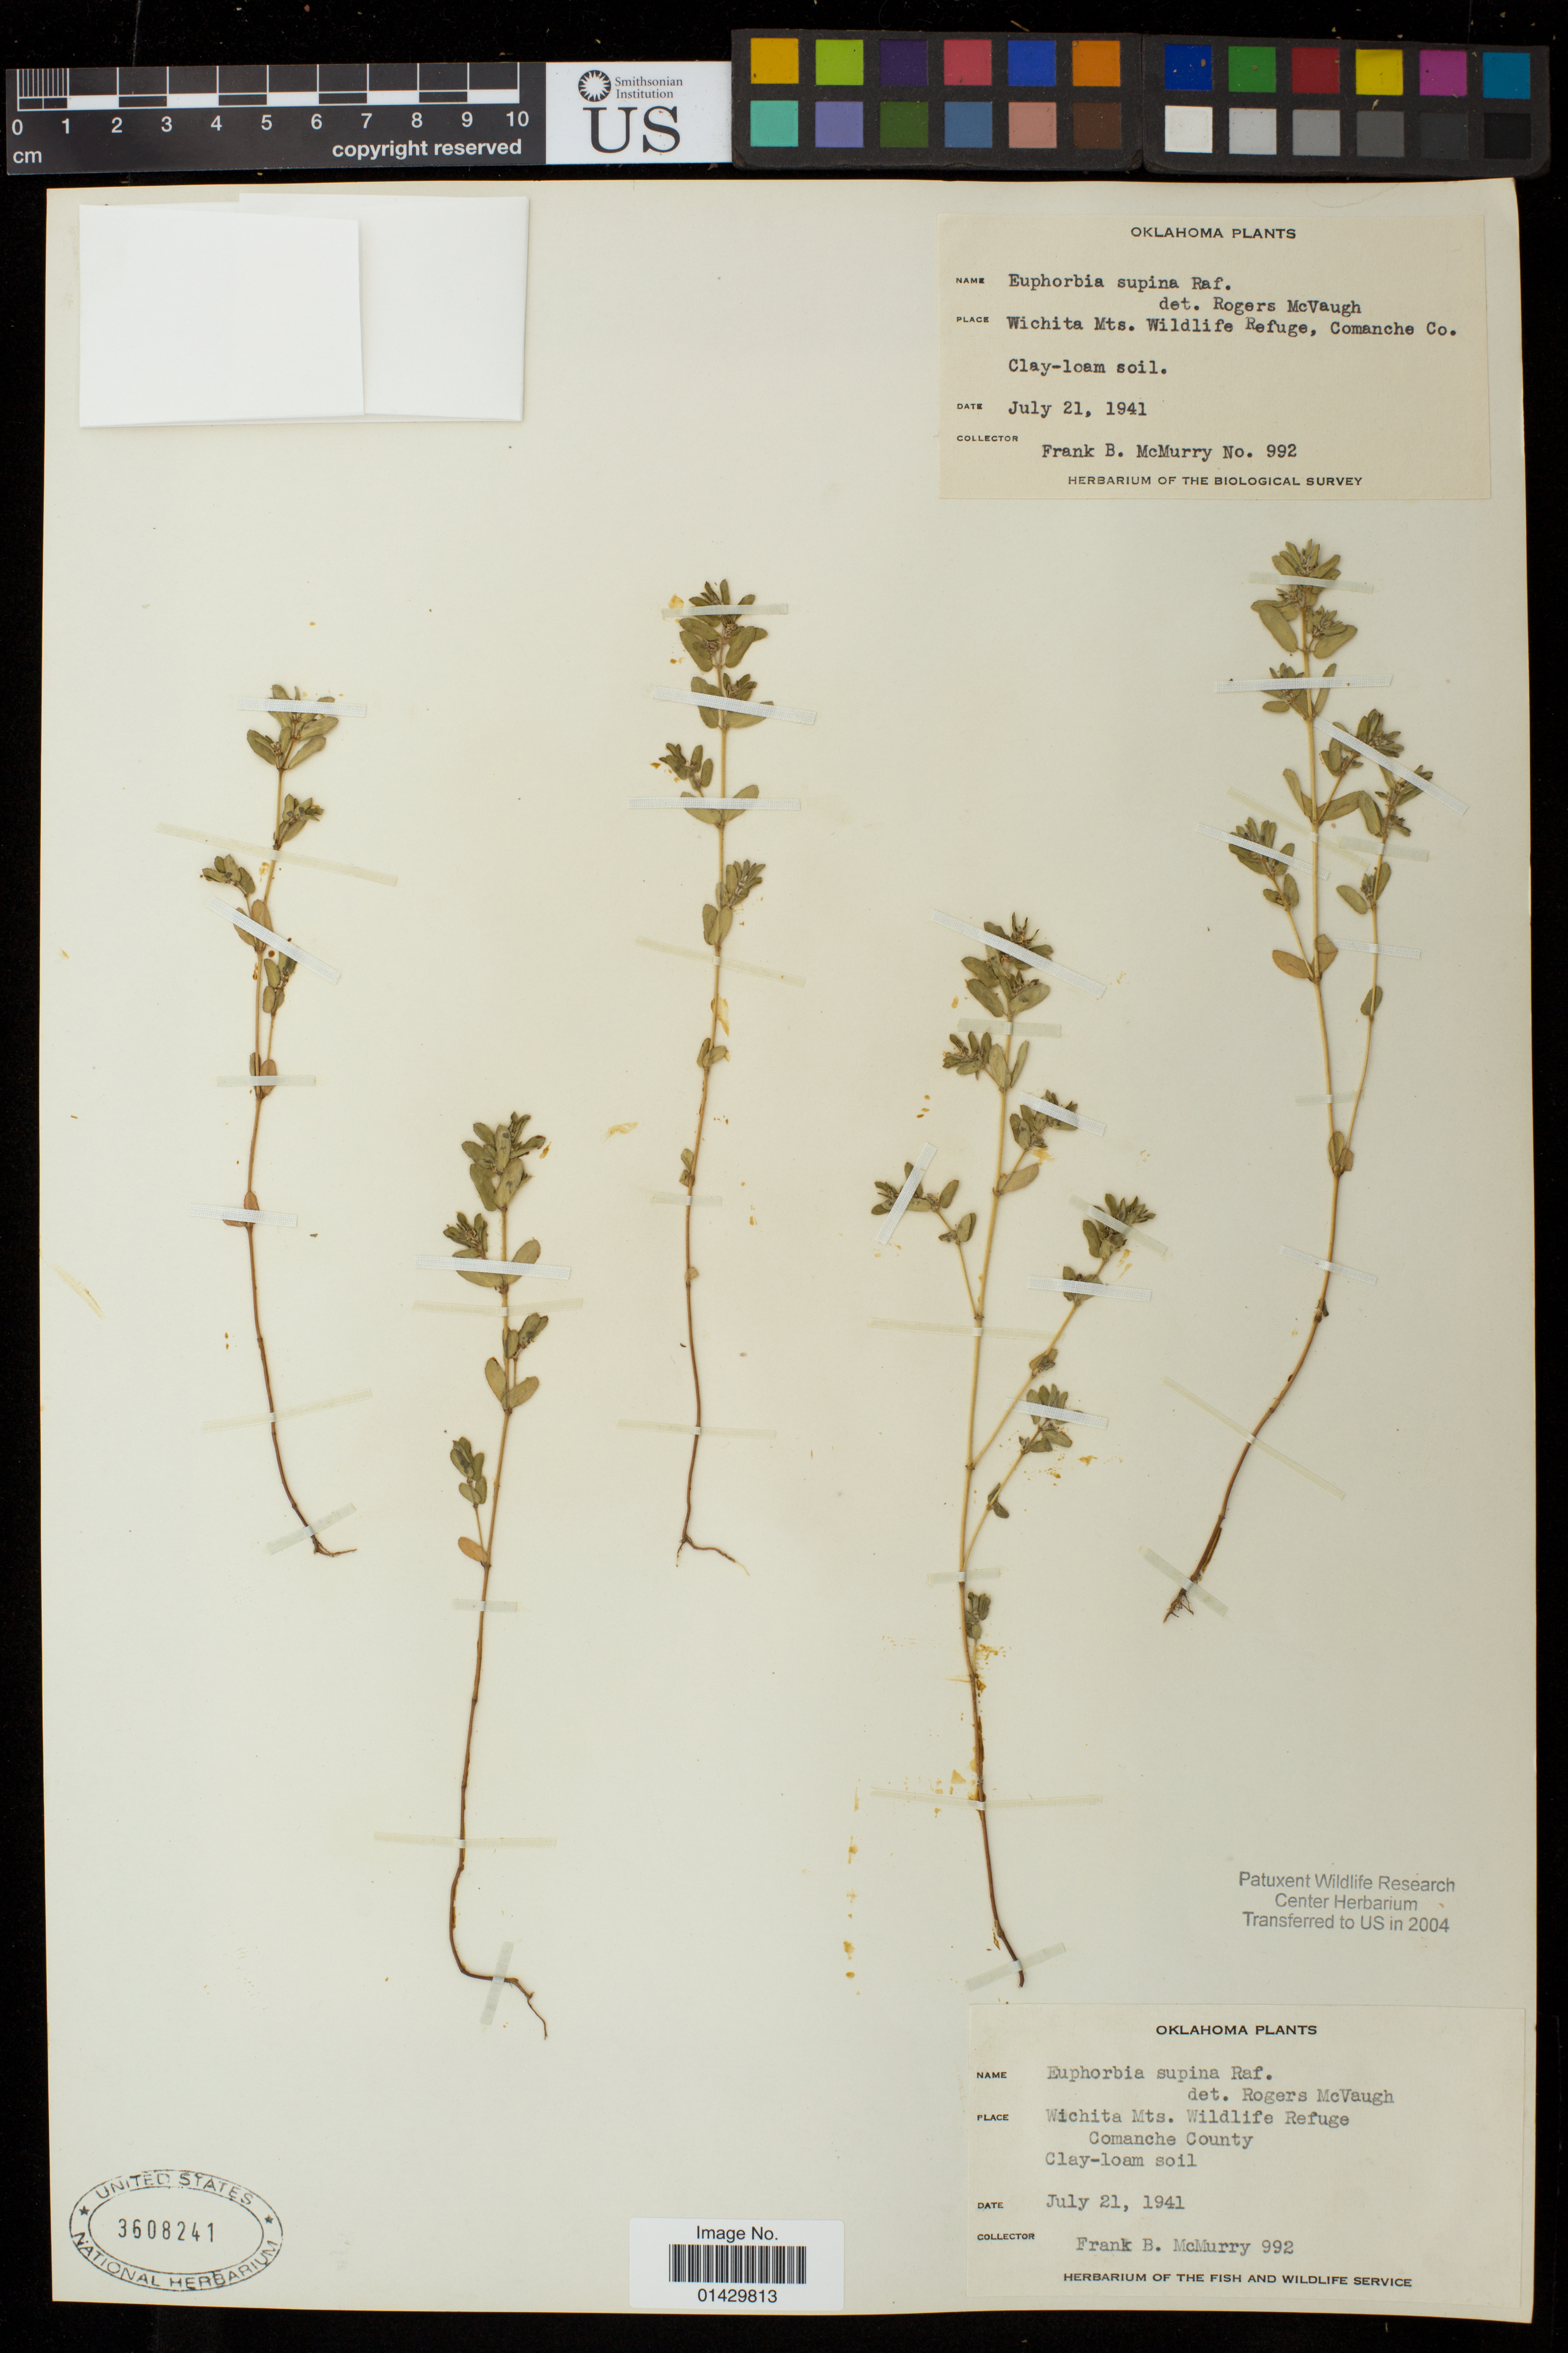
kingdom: Plantae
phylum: Tracheophyta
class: Magnoliopsida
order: Malpighiales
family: Euphorbiaceae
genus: Euphorbia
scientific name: Euphorbia maculata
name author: L.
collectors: F. B. McMurry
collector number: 992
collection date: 1941-07-21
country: United States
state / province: Oklahoma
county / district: Comanche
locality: Wichita Mts. Wildlife Refuge; Clay-loam soil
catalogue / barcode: US 3608241